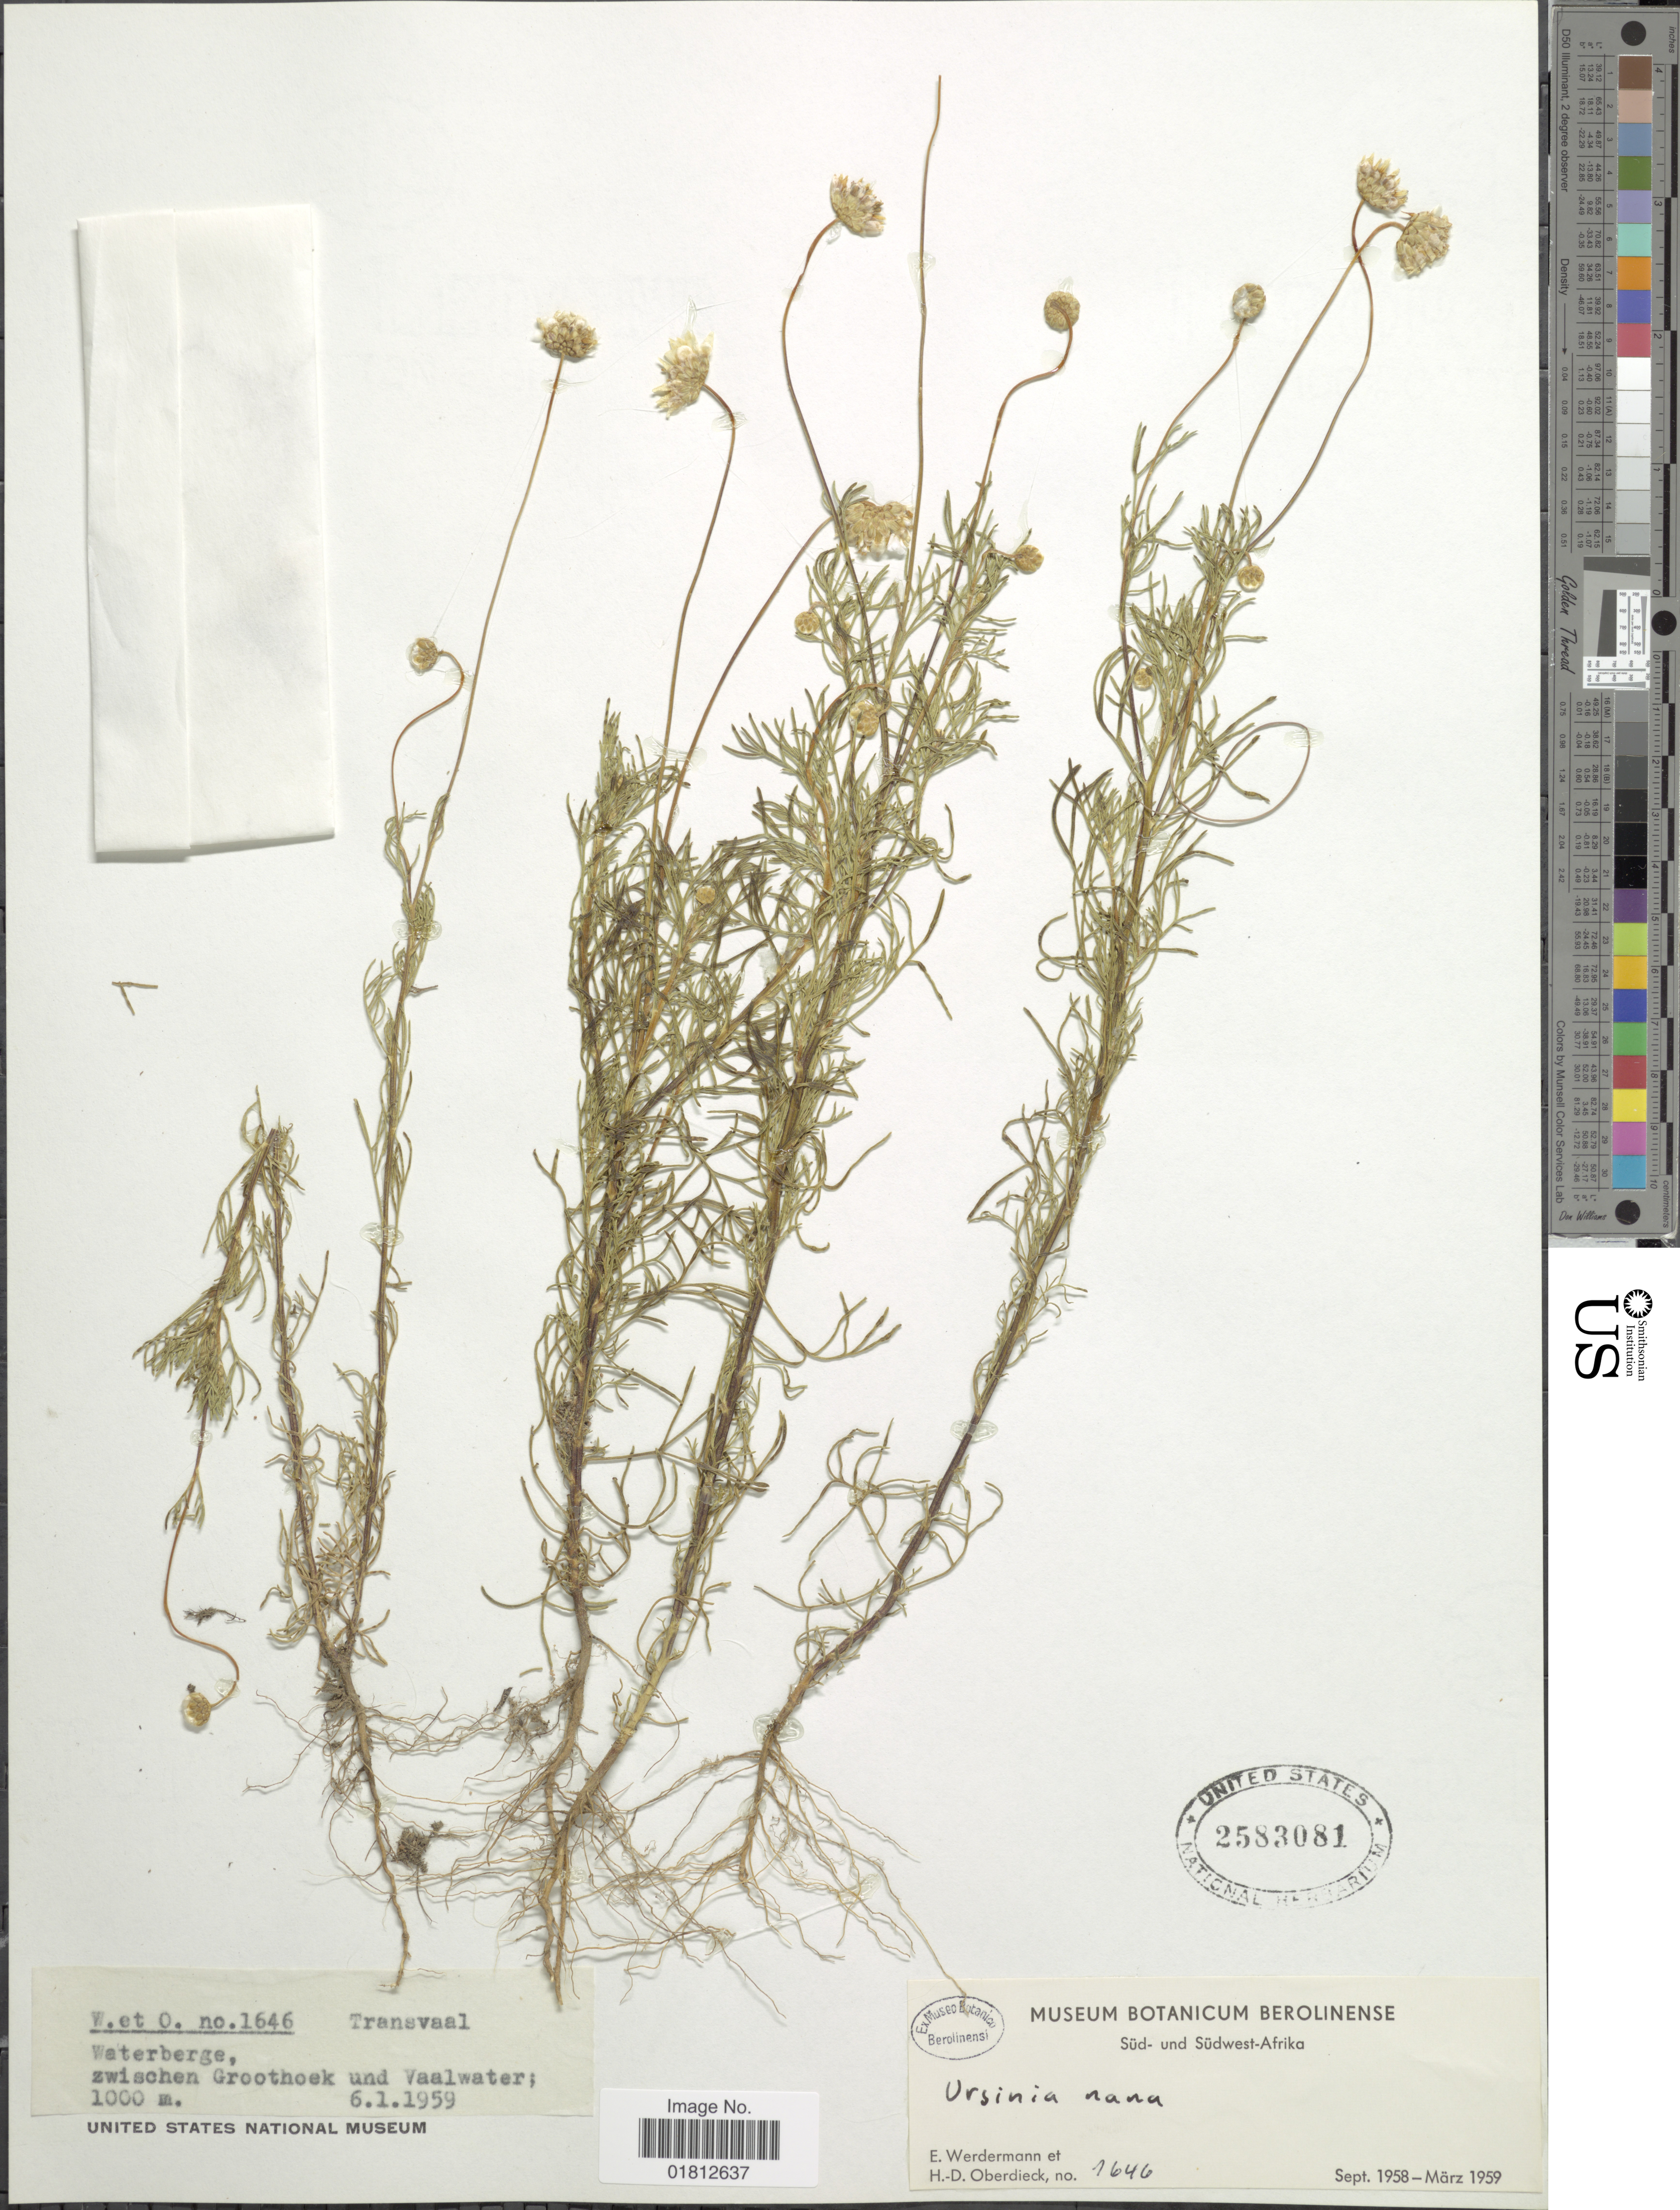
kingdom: Plantae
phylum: Tracheophyta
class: Magnoliopsida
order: Asterales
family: Asteraceae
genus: Ursinia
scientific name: Ursinia nana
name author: DC.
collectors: E. Werdermann & H. Oberdieck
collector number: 1646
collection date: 1959-01-06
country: South Africa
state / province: Limpopo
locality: Sud-und Sudwest-Afrika, Transvaal, Waterberge, zwischen Groothoek und Vaalwater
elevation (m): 1000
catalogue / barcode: US 2583081